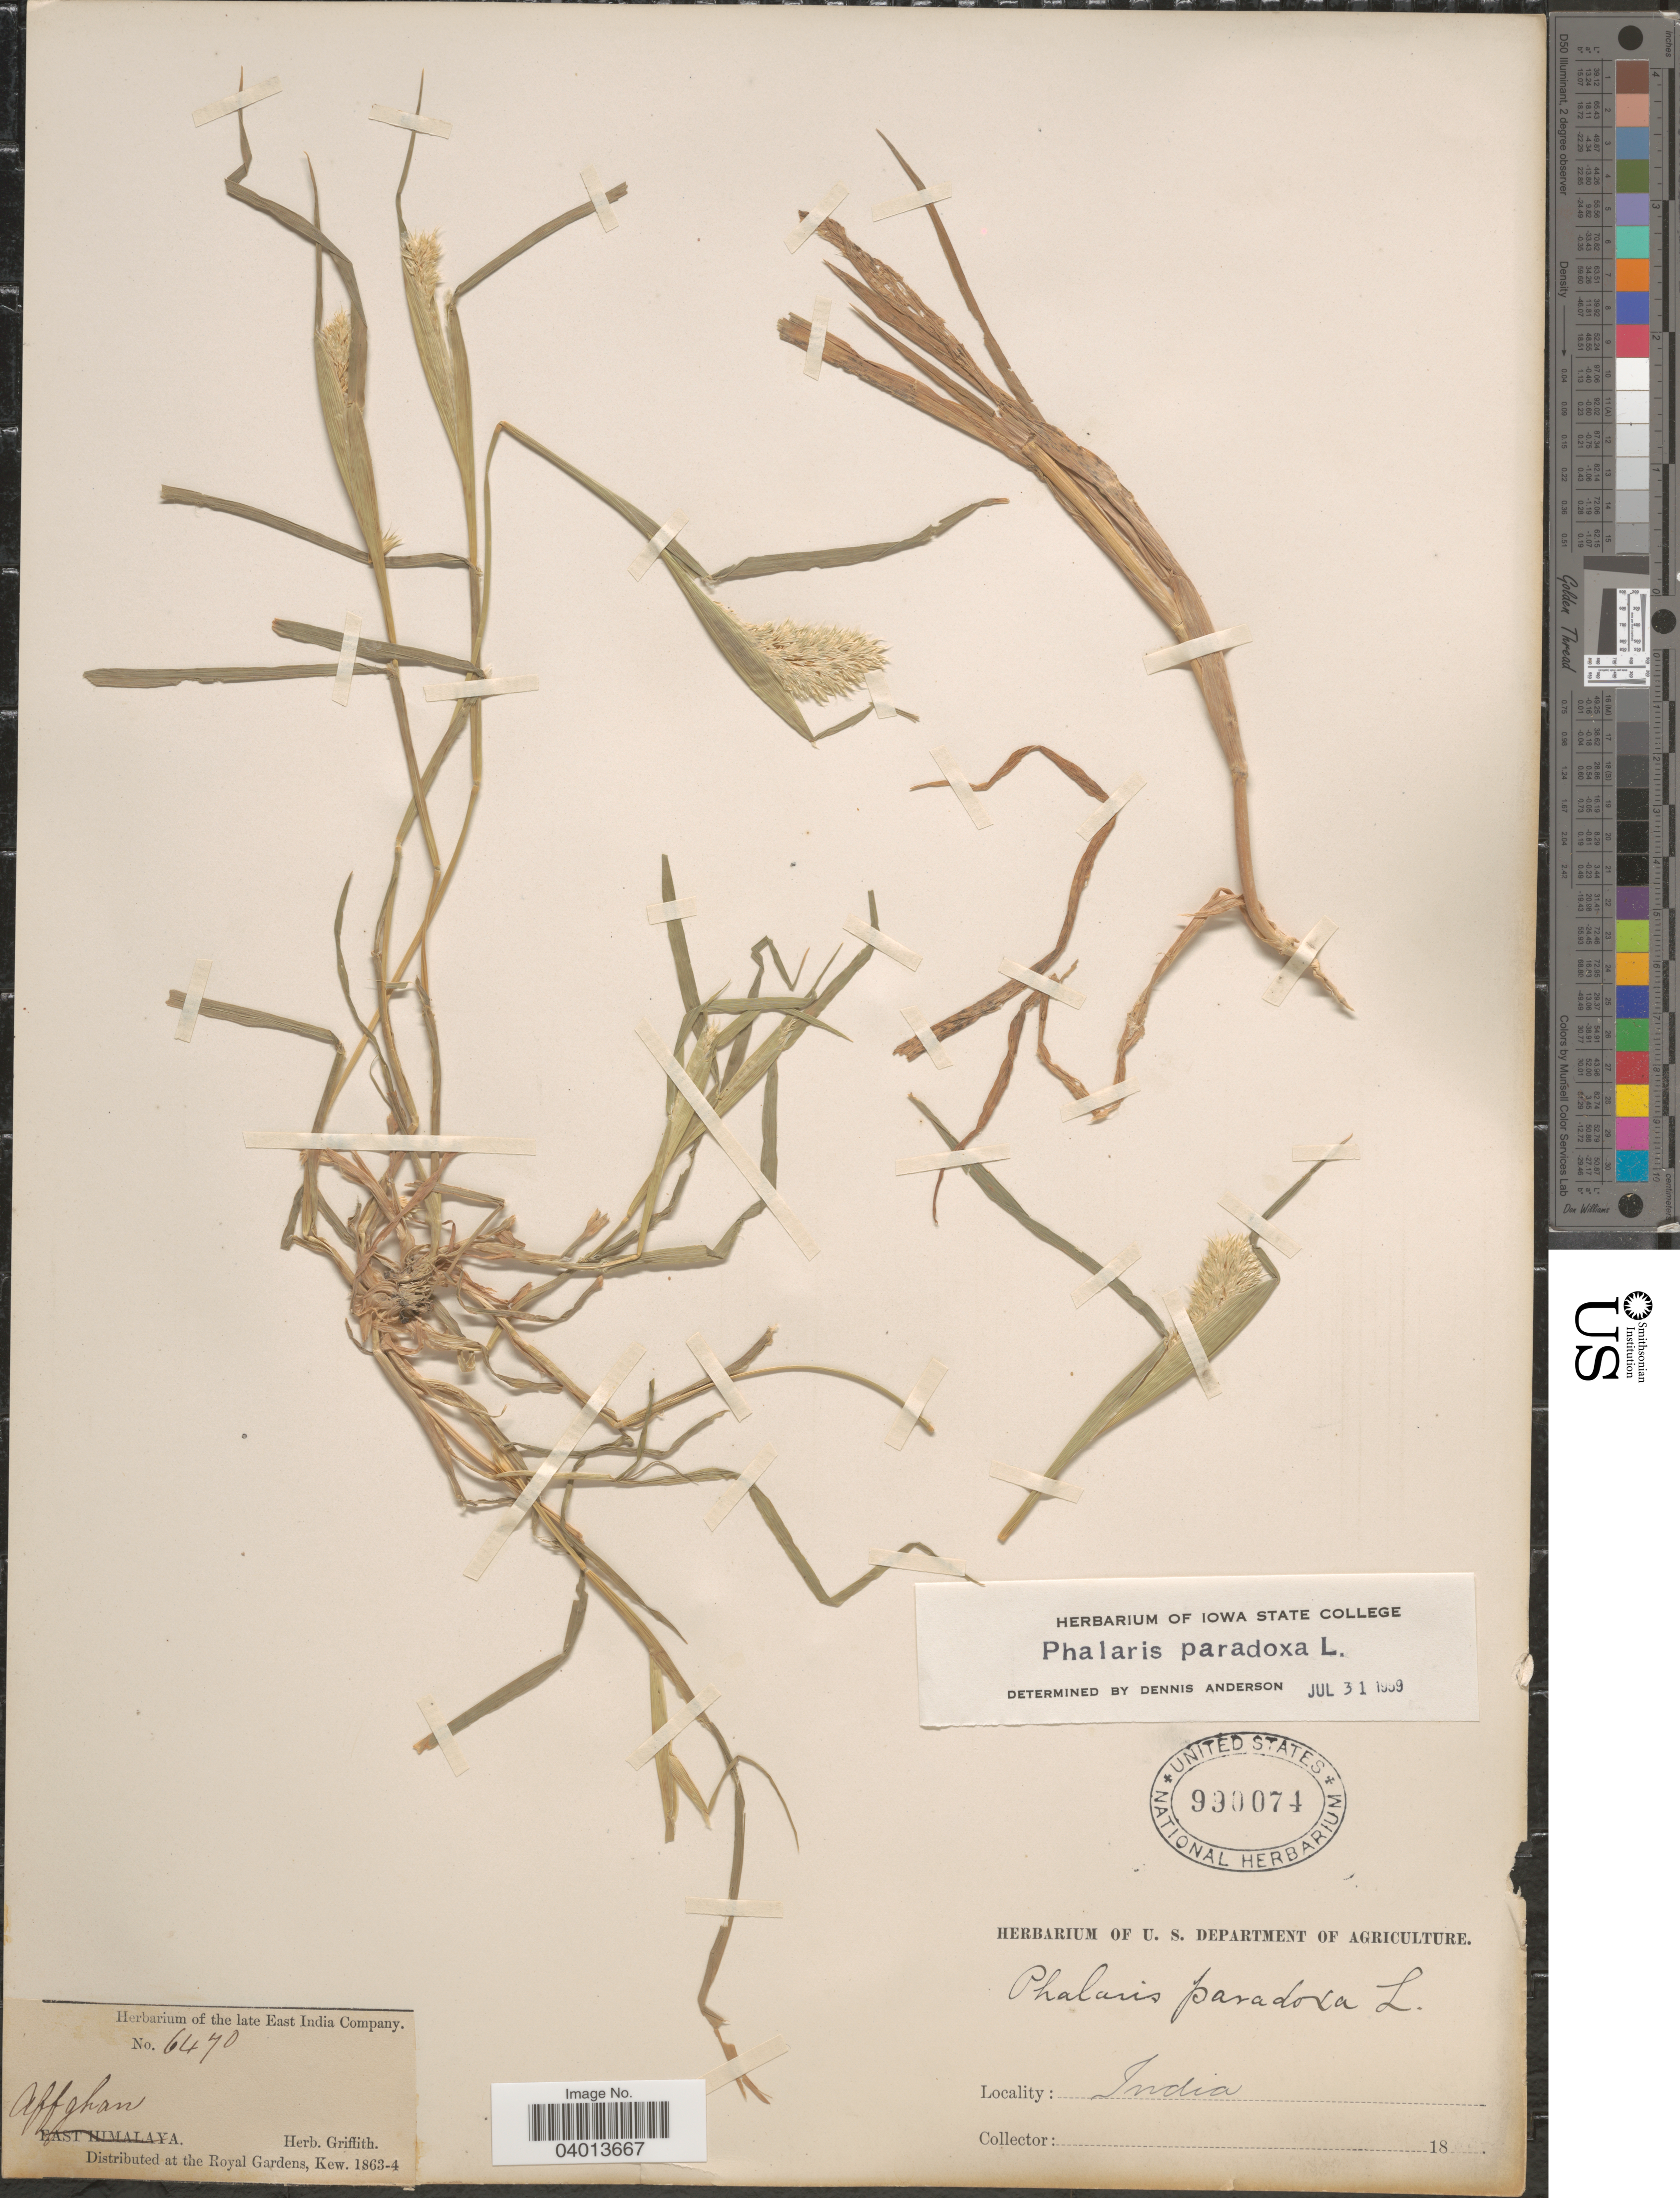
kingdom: Plantae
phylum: Tracheophyta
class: Liliopsida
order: Poales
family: Poaceae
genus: Phalaris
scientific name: Phalaris paradoxa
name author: L.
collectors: ex herb. Griffith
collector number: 6470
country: India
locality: Affghan.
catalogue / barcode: US 990074